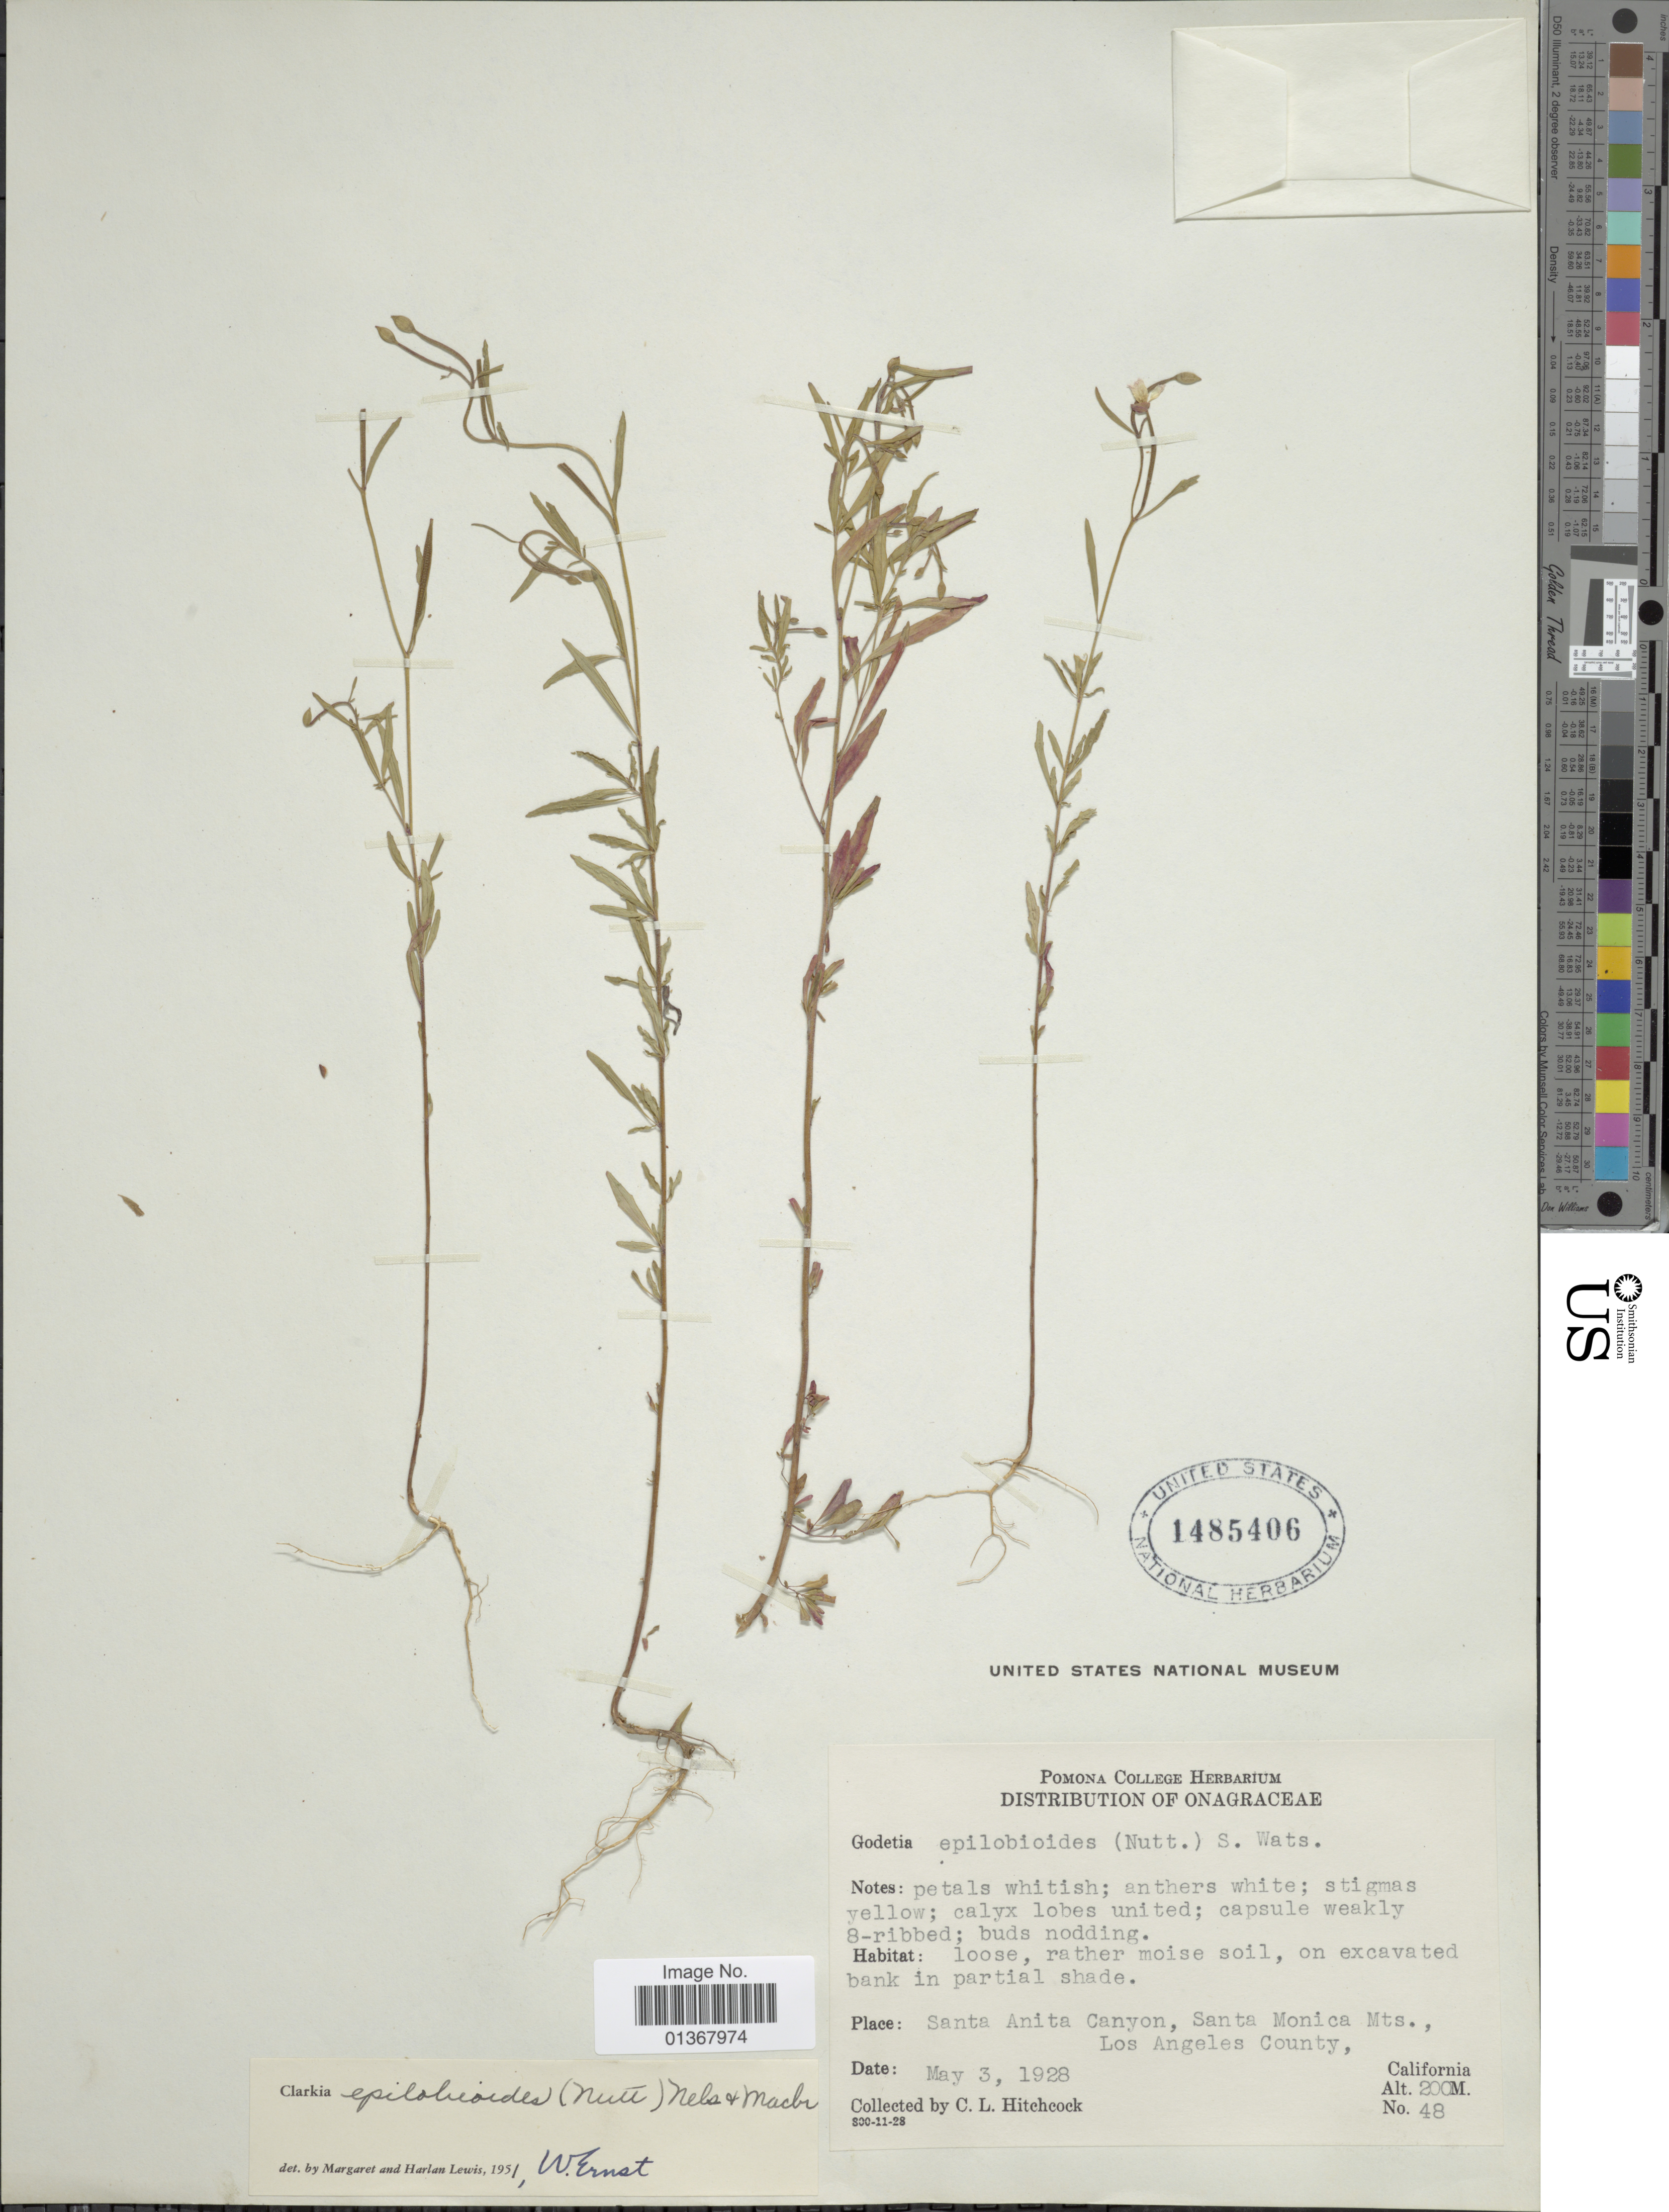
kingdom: Plantae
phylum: Tracheophyta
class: Magnoliopsida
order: Myrtales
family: Onagraceae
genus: Clarkia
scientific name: Clarkia epilobioides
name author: (Nutt. ex Torr. & A. Gray) A. Nelson & J.F. Macbr.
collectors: C. L. Hitchcock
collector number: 48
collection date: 1928-05-03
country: United States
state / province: California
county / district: Los Angeles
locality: Santa Anita Canyon, Santa Monica Mts., Los Angeles County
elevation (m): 200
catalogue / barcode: US 1485406